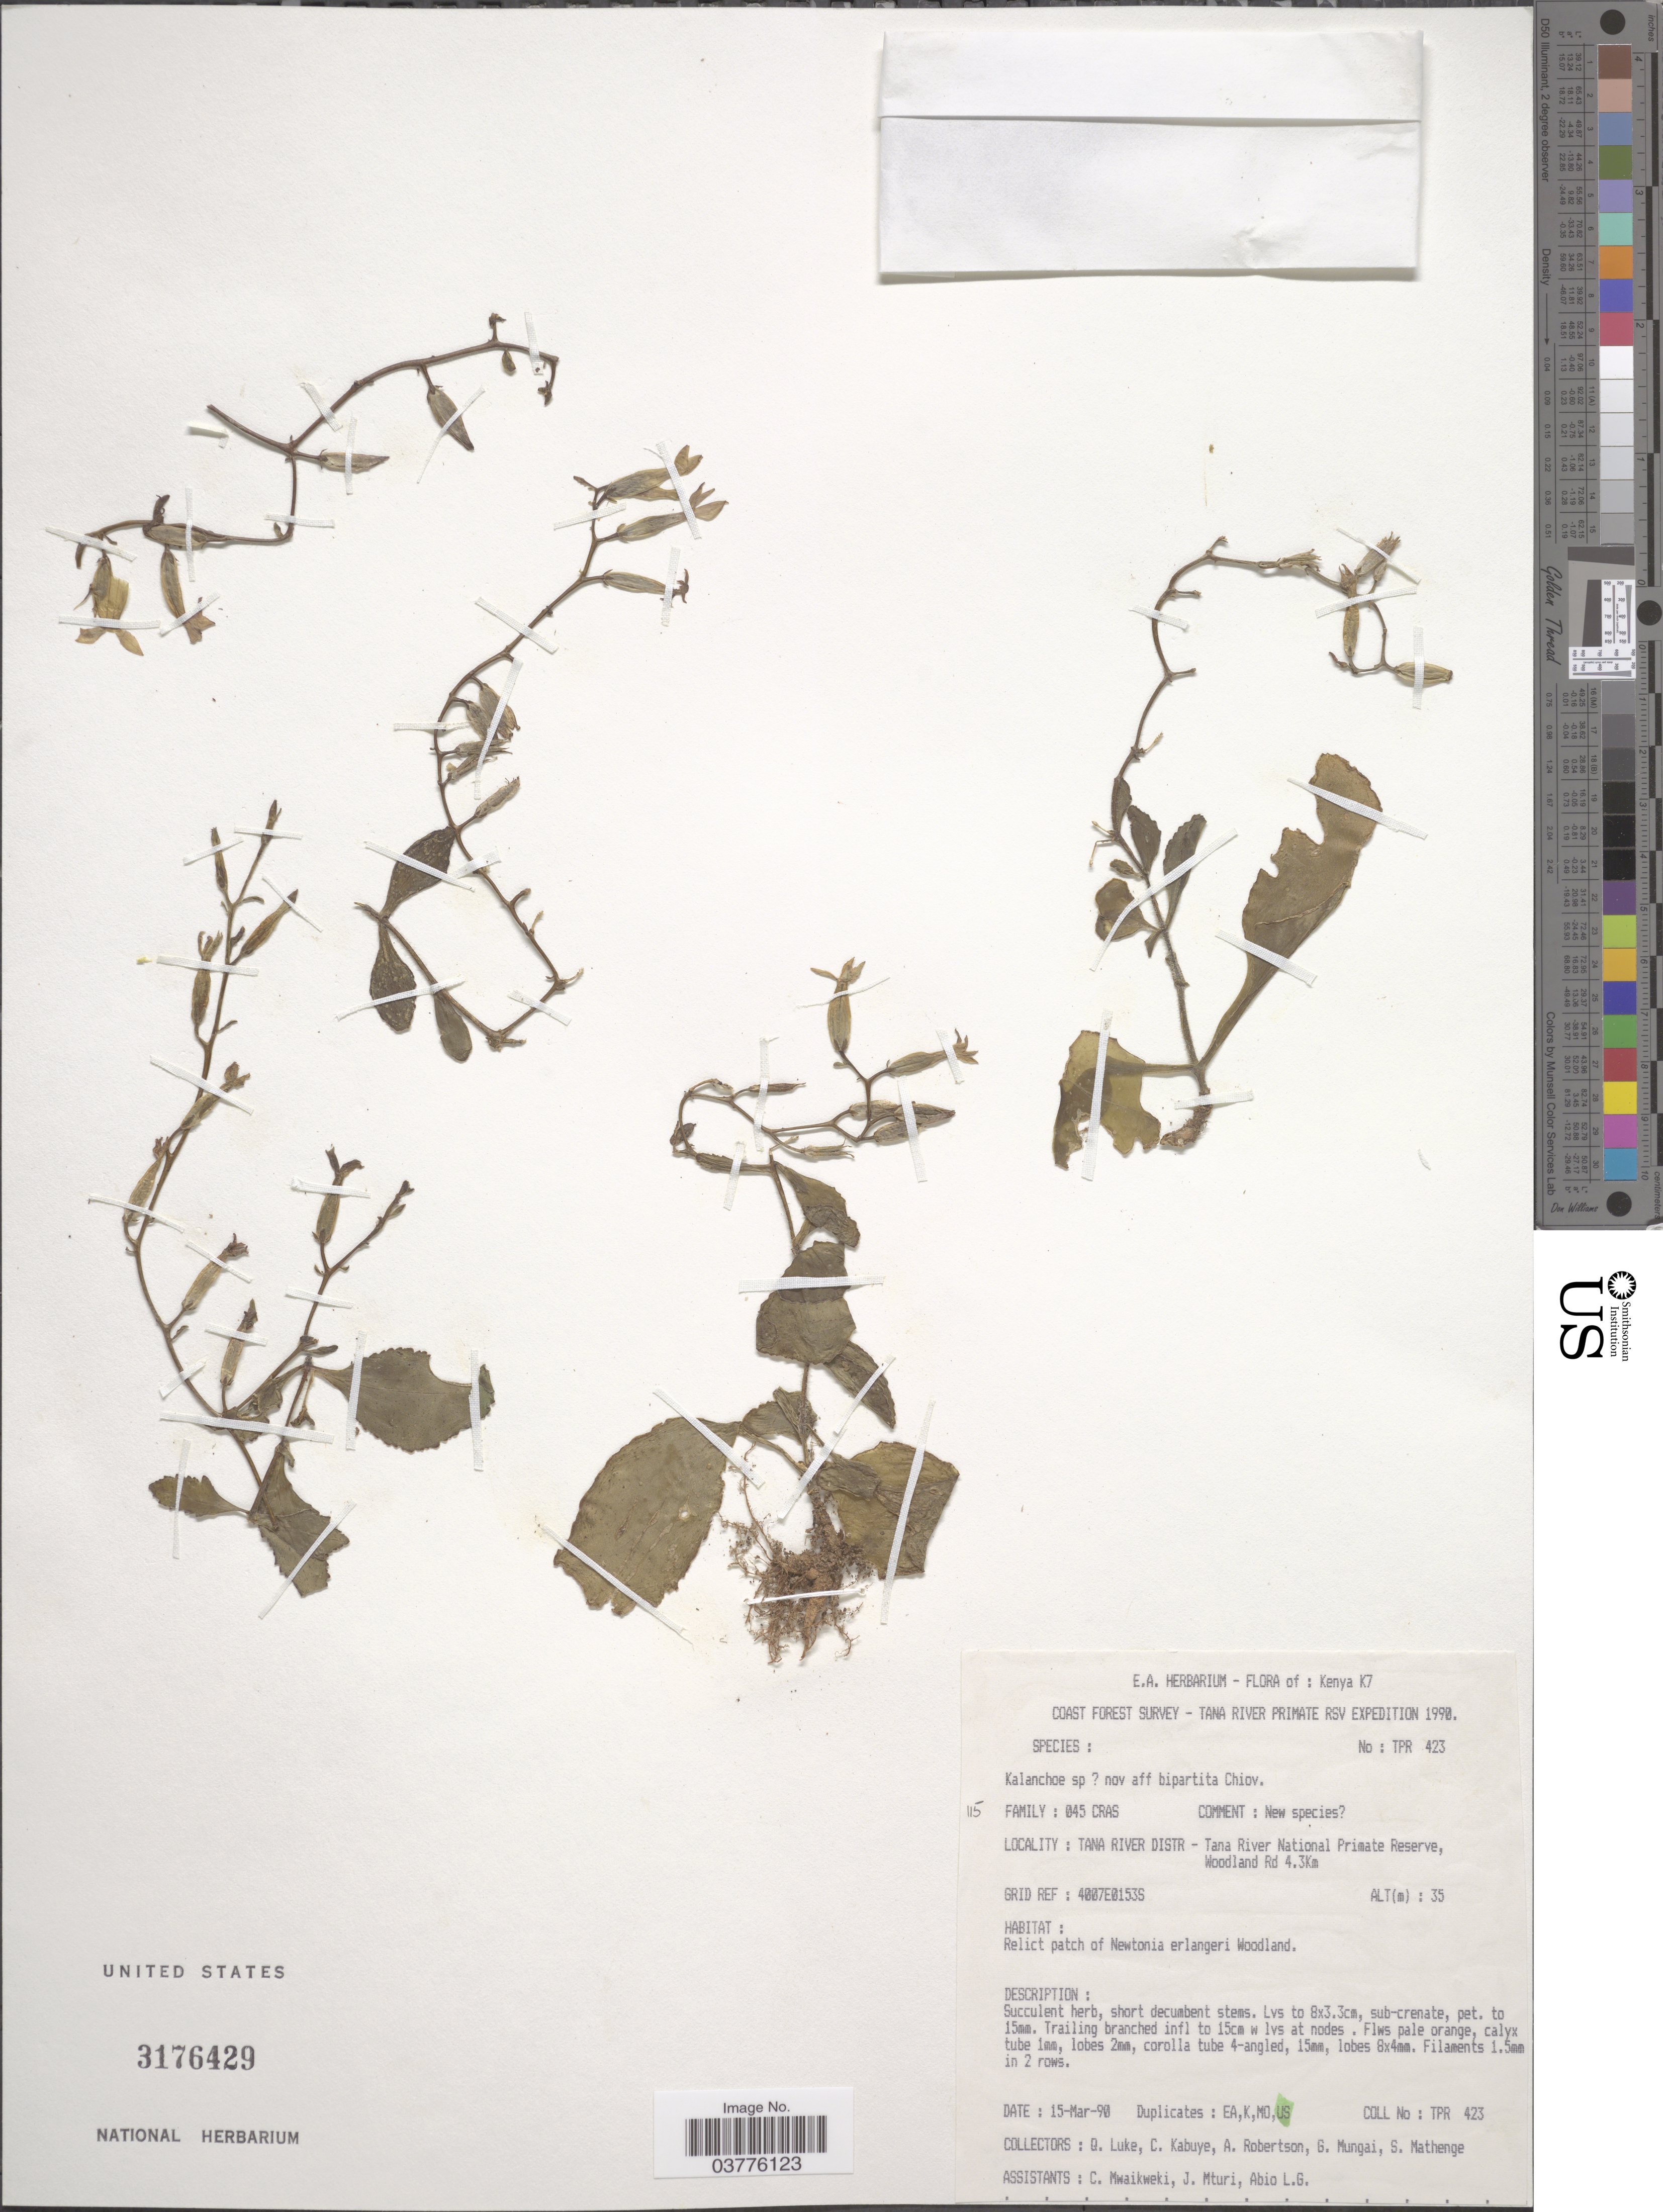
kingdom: Plantae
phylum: Tracheophyta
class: Magnoliopsida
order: Saxifragales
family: Crassulaceae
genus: Kalanchoe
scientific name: Kalanchoe bipartita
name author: Chiov.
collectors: Q. Luke, C. Kabuye, A. Robertson, G. Mungai & et al.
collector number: TPR423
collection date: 1990-03-15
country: Kenya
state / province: Tana River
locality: K7. Tana River Primate RSV. Tana River Distr - Tana River National Primate Reserve, Woodland Rd 4.3Km.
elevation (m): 35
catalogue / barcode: US 3176429